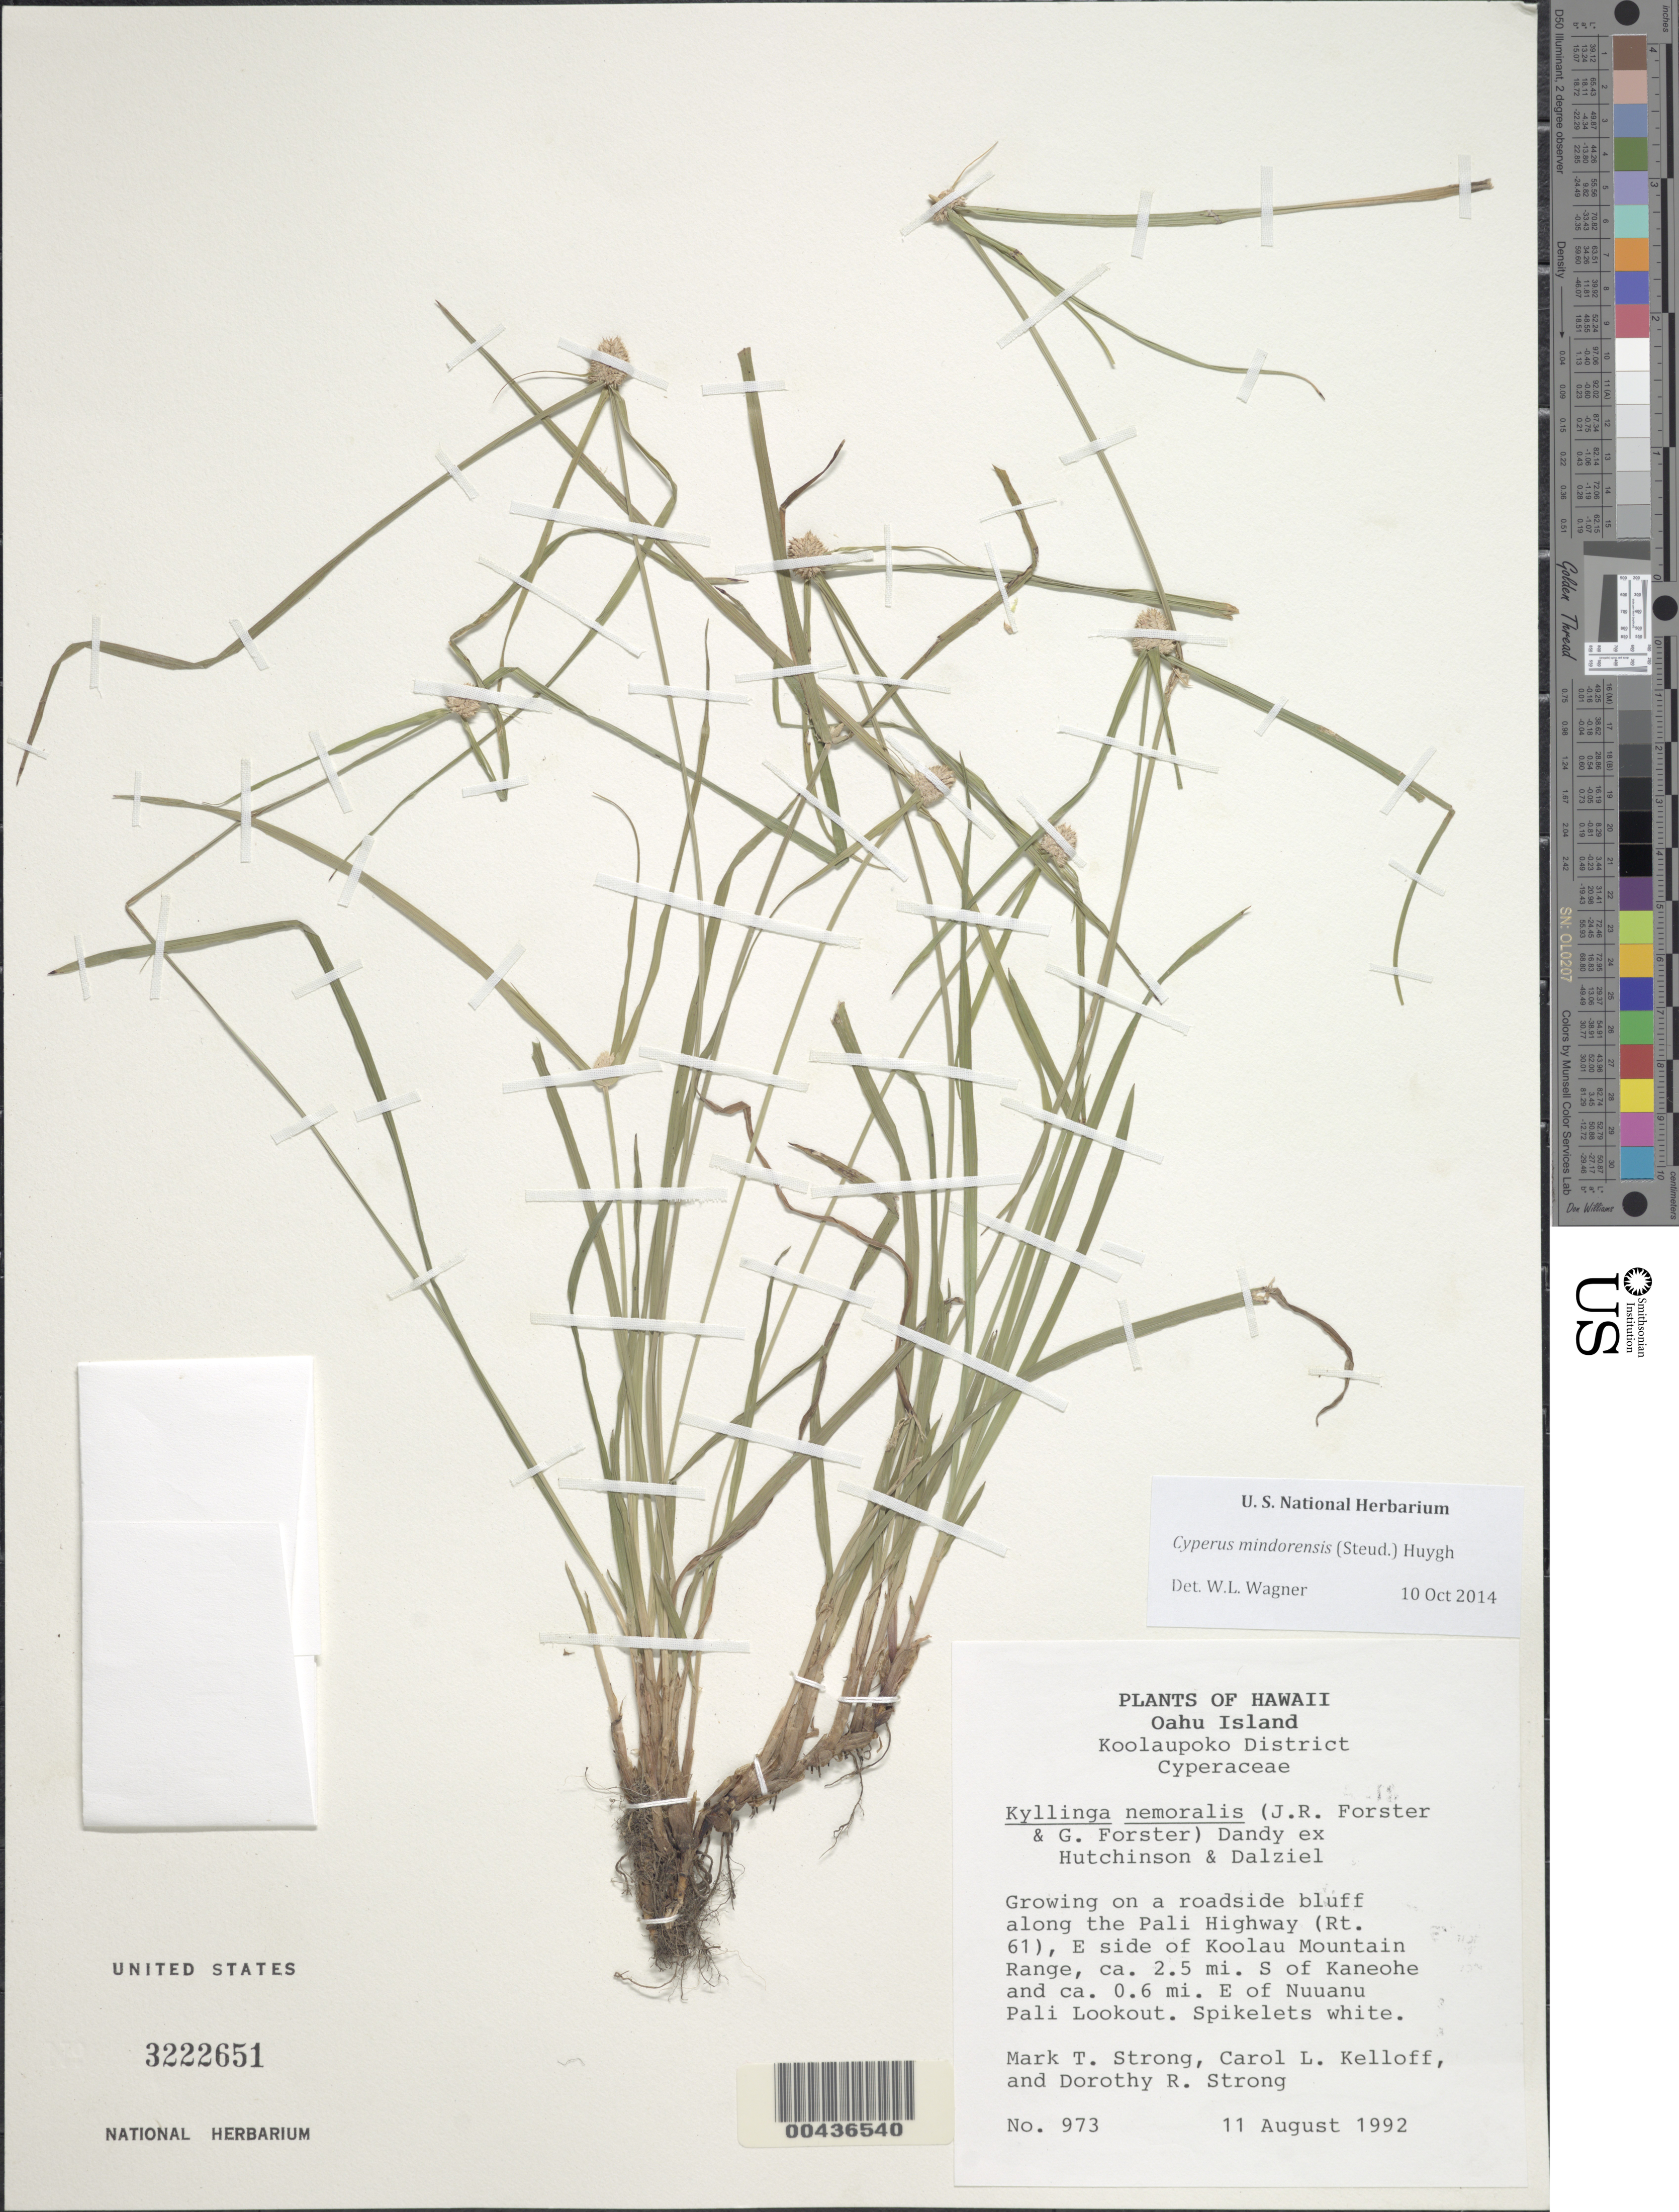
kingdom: Plantae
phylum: Tracheophyta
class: Liliopsida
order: Poales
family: Cyperaceae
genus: Cyperus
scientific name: Cyperus mindorensis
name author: (Steud.) Huygh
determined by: Wagner, W. L., (BOT), Smithsonian Institution - National Museum of Natural History (UNITED STATES)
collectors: M. T. Strong, C. L. Kelloff & D. R. Strong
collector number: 973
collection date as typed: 11 Aug 1992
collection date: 1992-08-11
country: United States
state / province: Hawaii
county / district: Honolulu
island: Oahu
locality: roadside bluff along Pali Hwy(Rt 61), E side of Koolau Mt. Range, ca. 2.5 mi S of Kaneohe & ca. 6 mi E of Nuuanu Pali Lookout...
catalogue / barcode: US 3222651